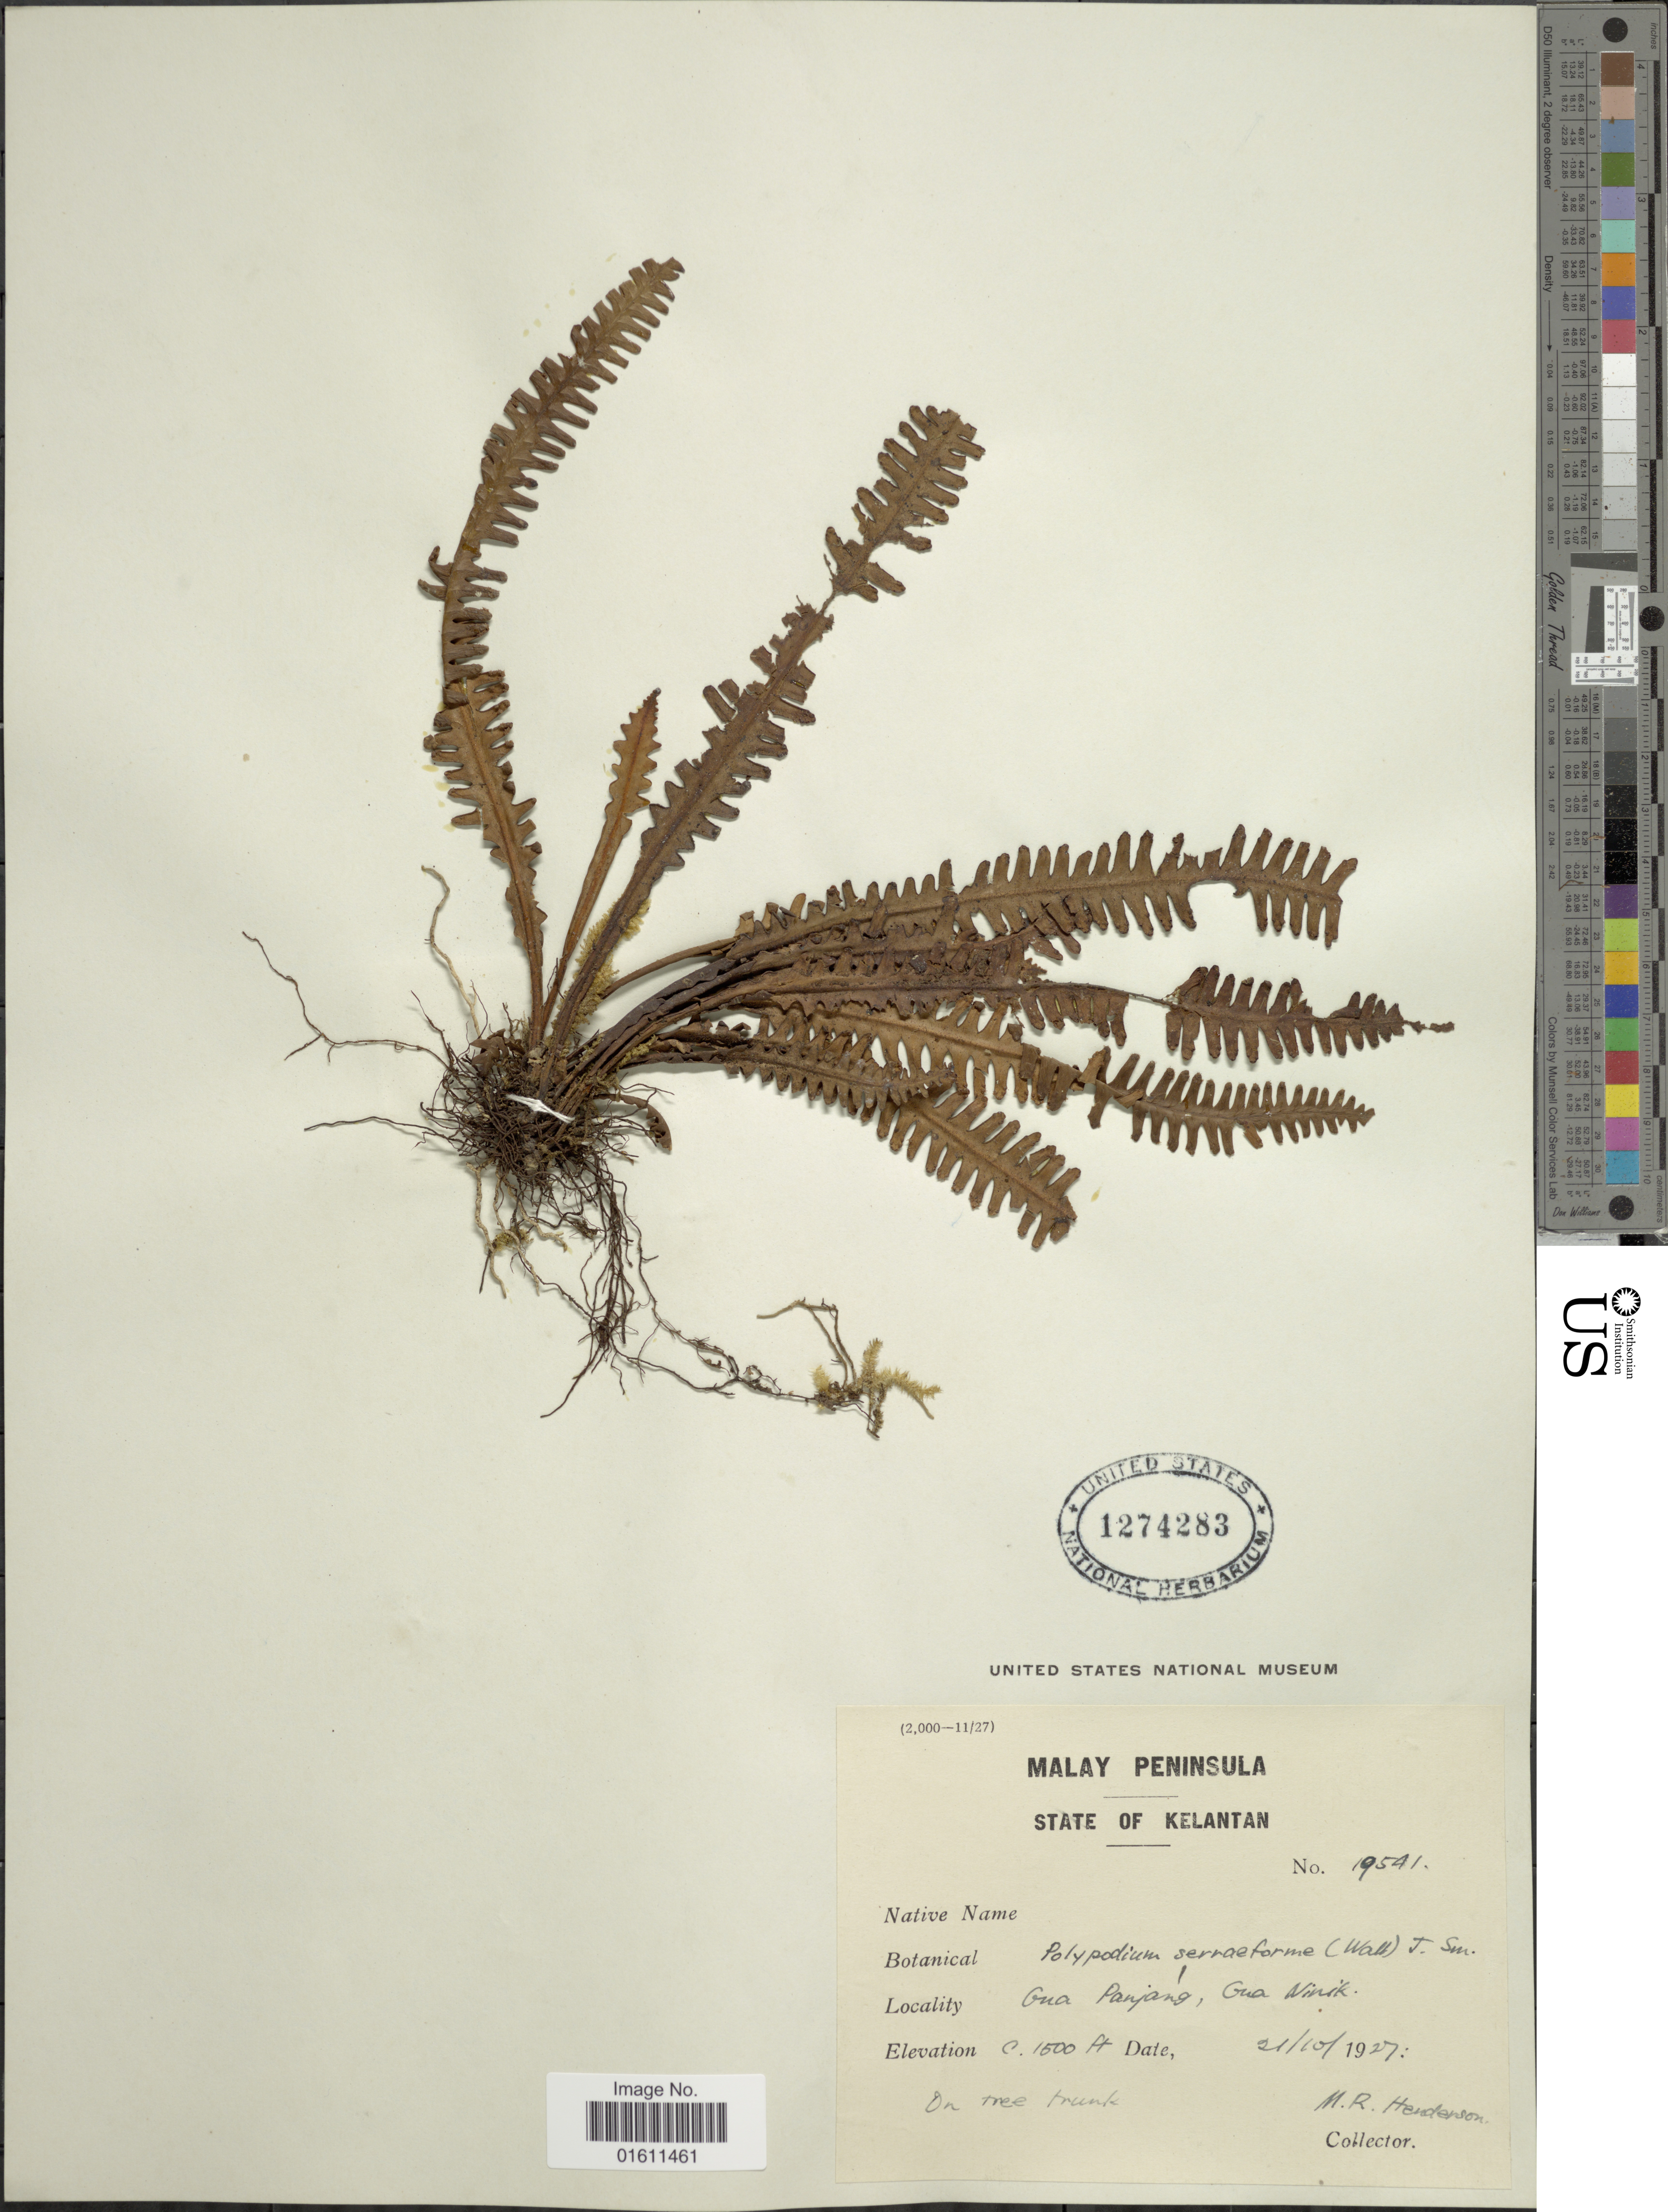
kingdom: Plantae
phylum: Tracheophyta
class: Polypodiopsida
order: Polypodiales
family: Polypodiaceae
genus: Prosaptia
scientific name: Prosaptia emersonii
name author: (Hook. & Grev.) C. Presl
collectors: M. Henderson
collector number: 19541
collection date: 1927-10-21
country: Malaysia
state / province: Kelantan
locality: Malay Peninsula, State of Kelantan, Gua Panyang, Gua Ninik.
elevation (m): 457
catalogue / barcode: US 1274283